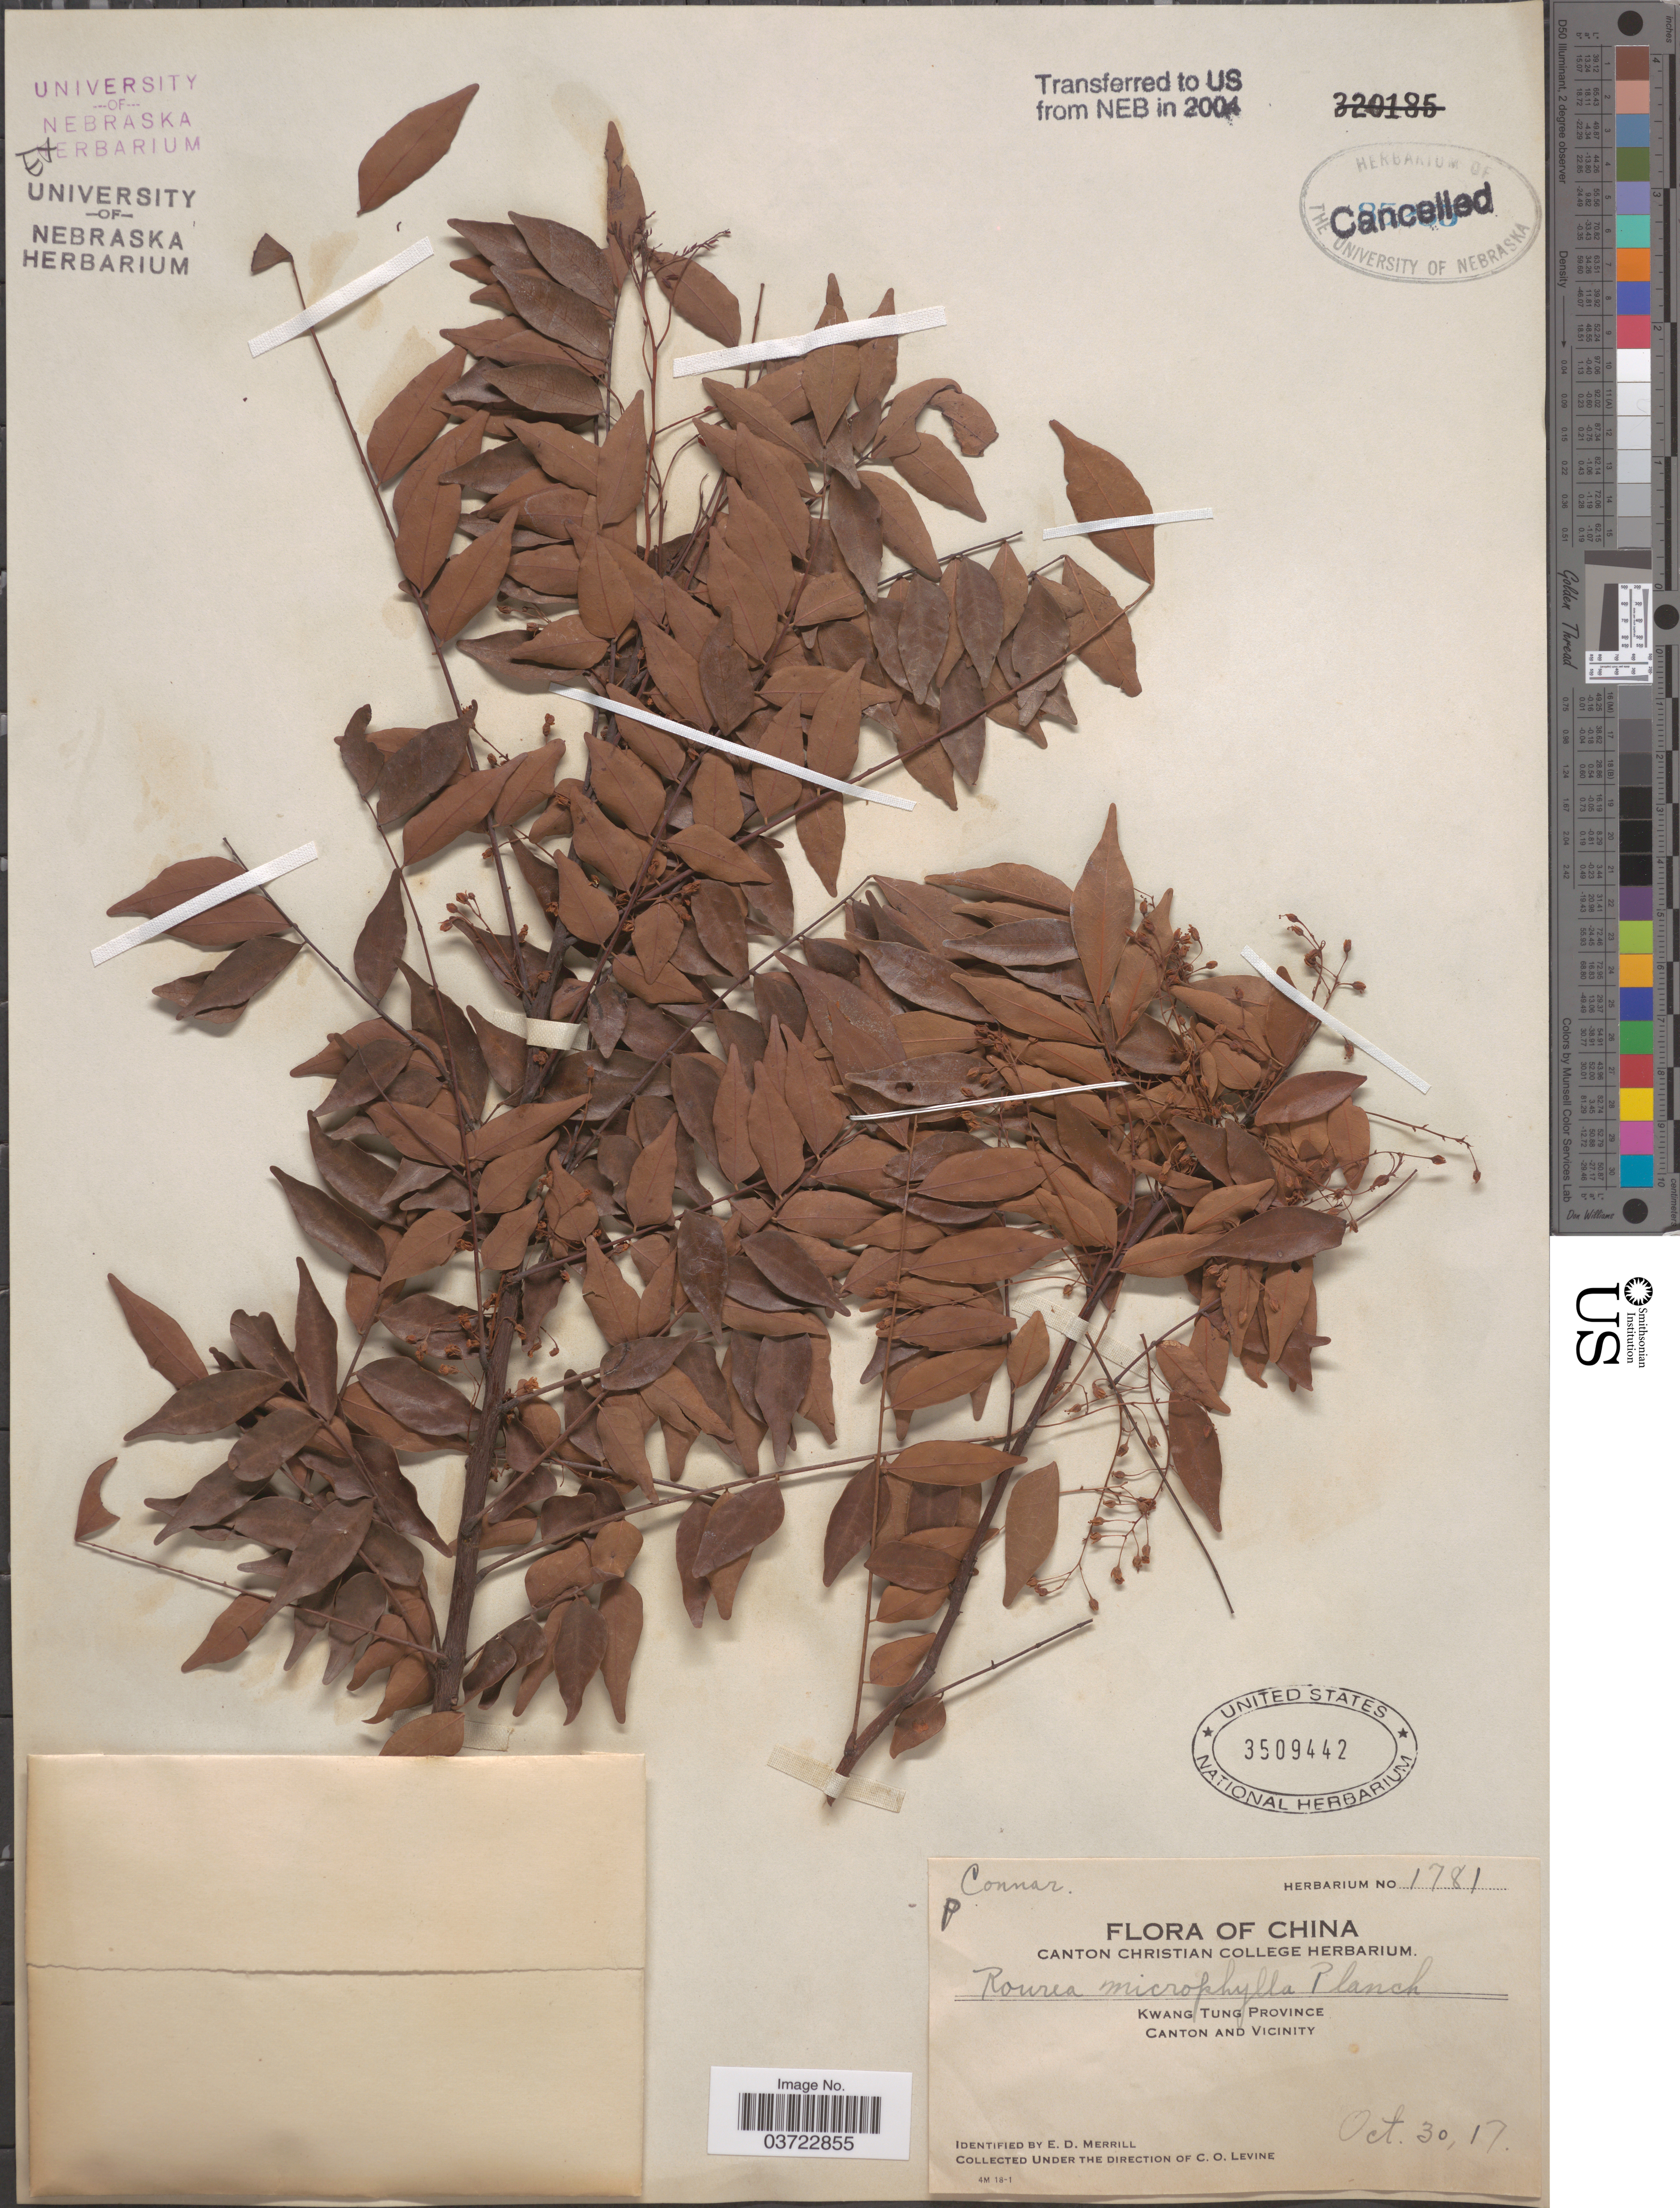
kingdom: Plantae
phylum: Tracheophyta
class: Magnoliopsida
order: Oxalidales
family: Connaraceae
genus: Rourea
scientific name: Rourea microphylla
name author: (Hook. & Arn.) Planch.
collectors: C. O. Levine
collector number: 1781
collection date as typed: Transcribed d/m/y: 30/10/17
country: China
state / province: Guangdong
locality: Kwang Tung Province. Canton and Vicinity.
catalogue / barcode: US 3509442